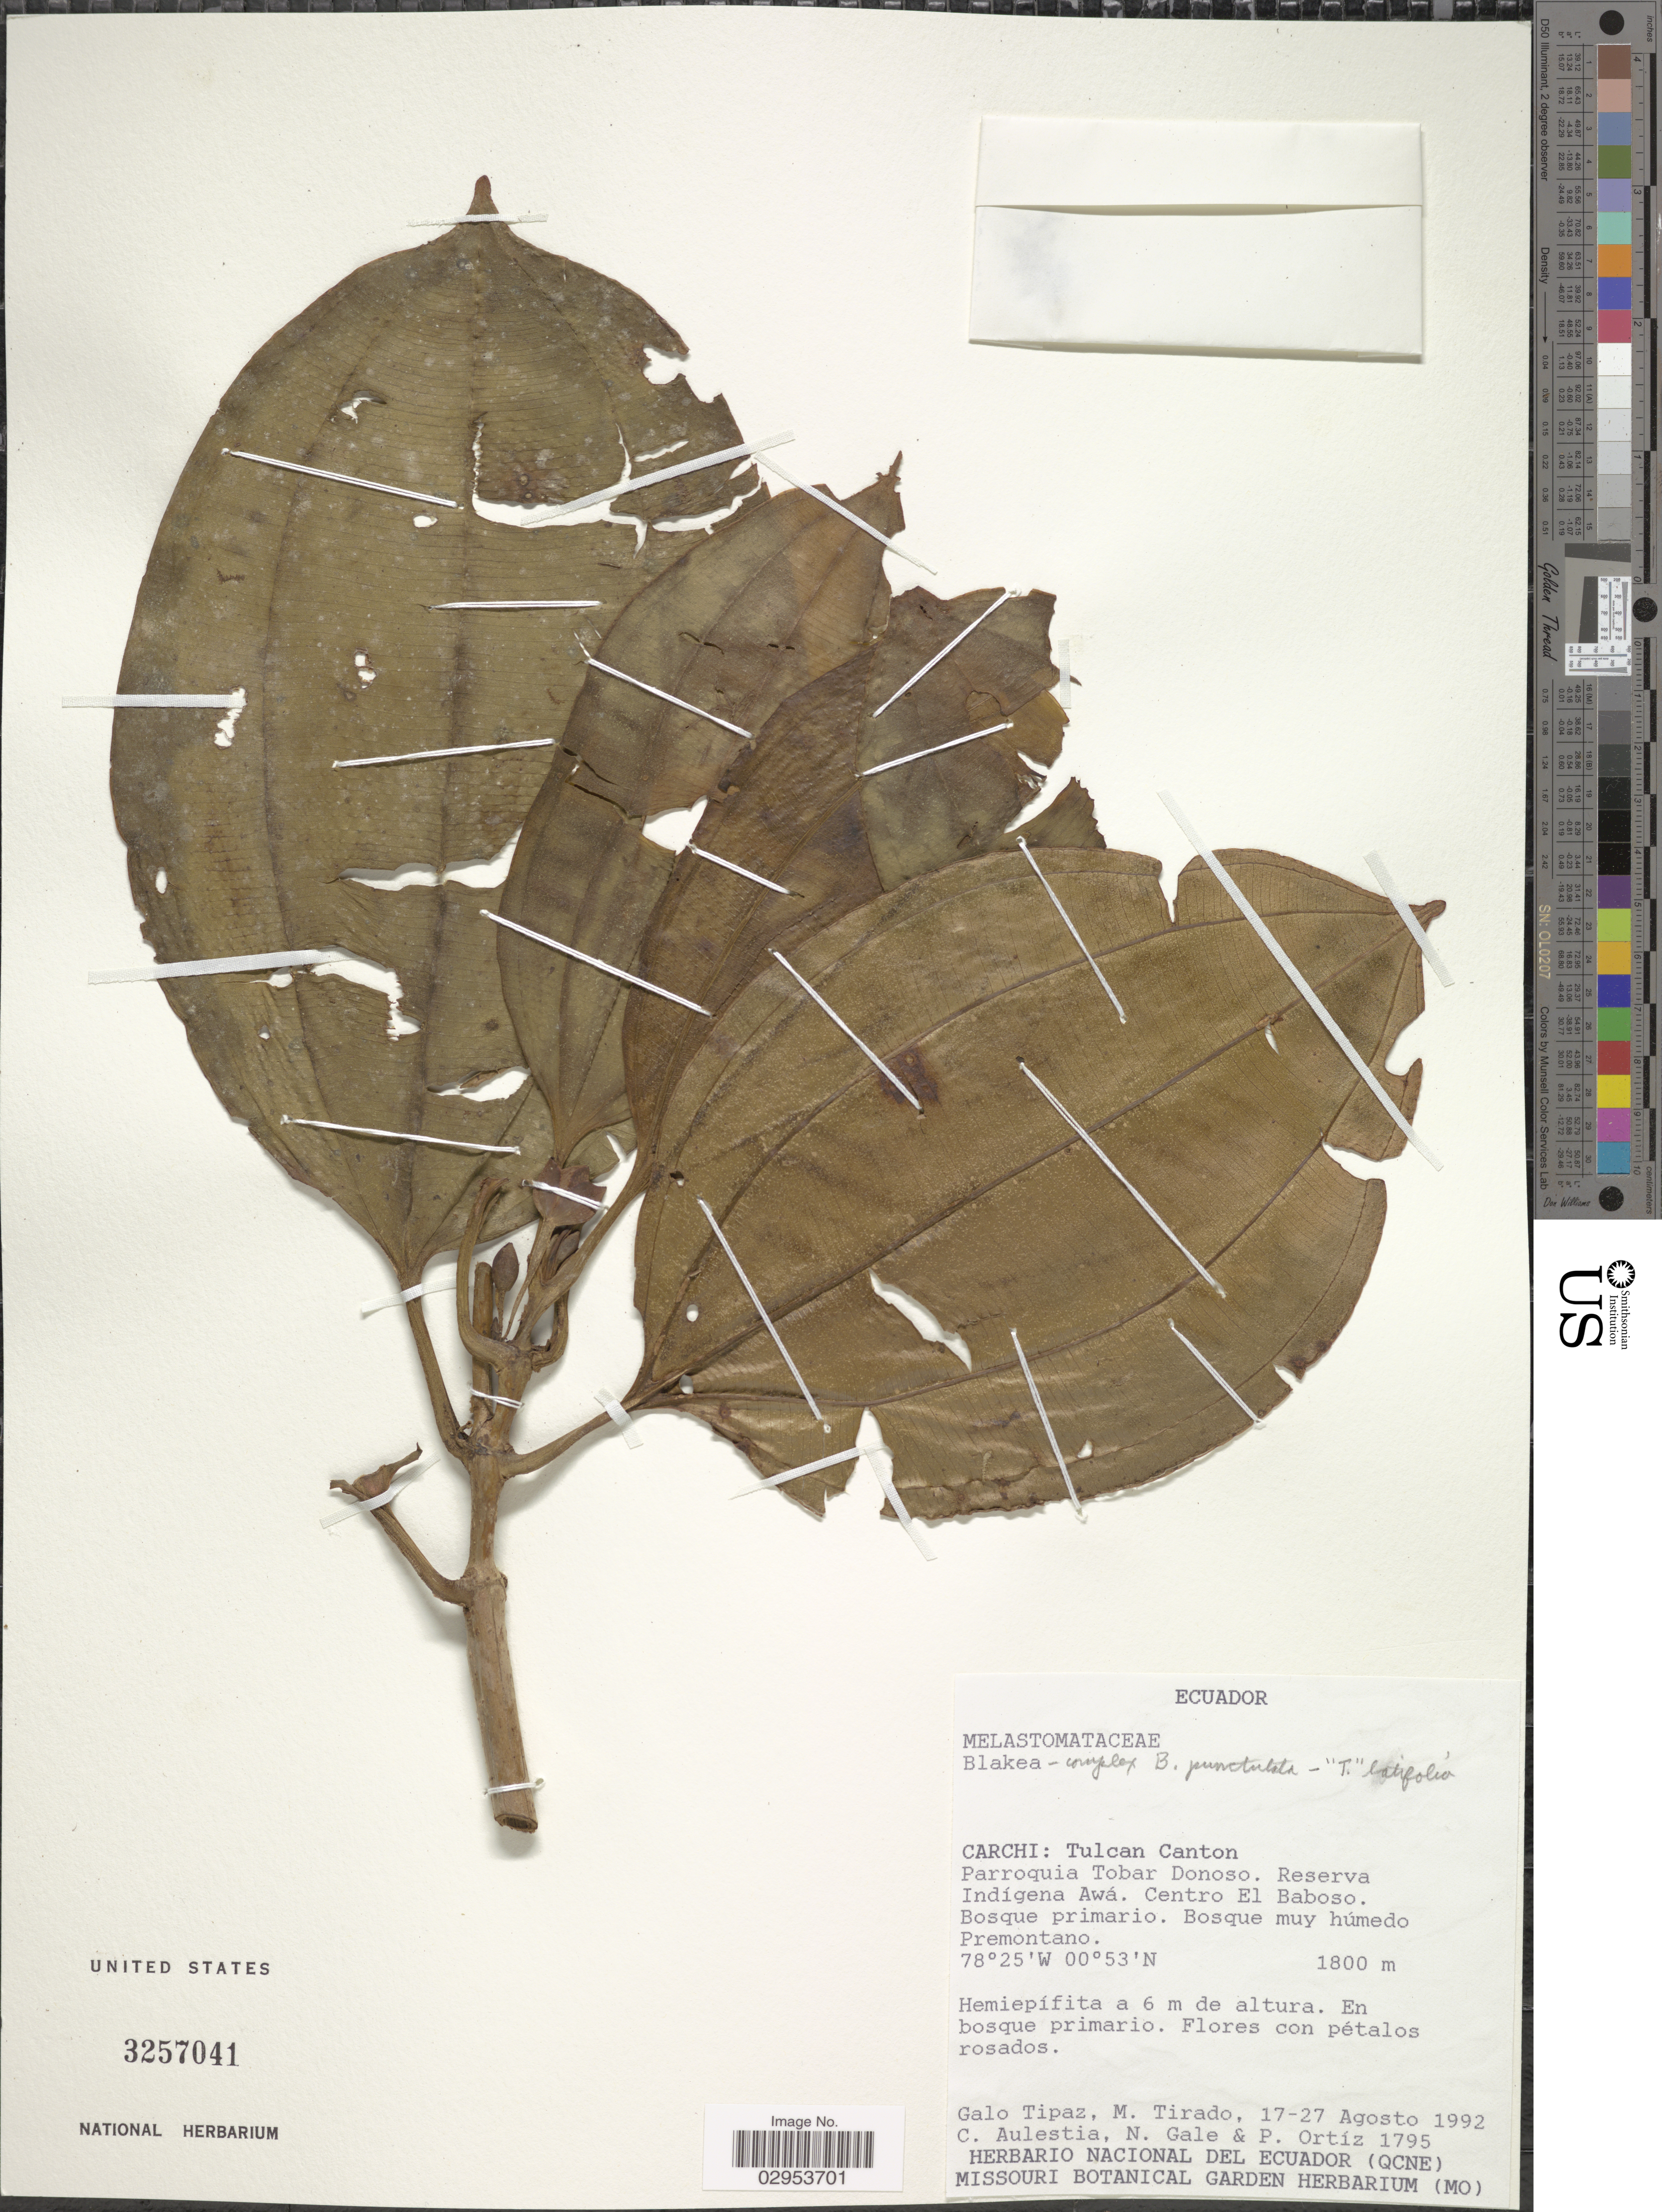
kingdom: Plantae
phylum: Tracheophyta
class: Magnoliopsida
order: Myrtales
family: Melastomataceae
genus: Blakea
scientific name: Blakea sp.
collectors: G. Tipaz, M. Tirado, C. Aulestia, N. Gale & P. Ortíz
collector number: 1795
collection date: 1992-08-17/1992-08-27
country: Ecuador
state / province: Carchi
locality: Tulcan Canton. Parroquia Tobar Donoso. Reserva Indígena Awá. centro El Baboso.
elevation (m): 1800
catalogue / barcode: US 3257041